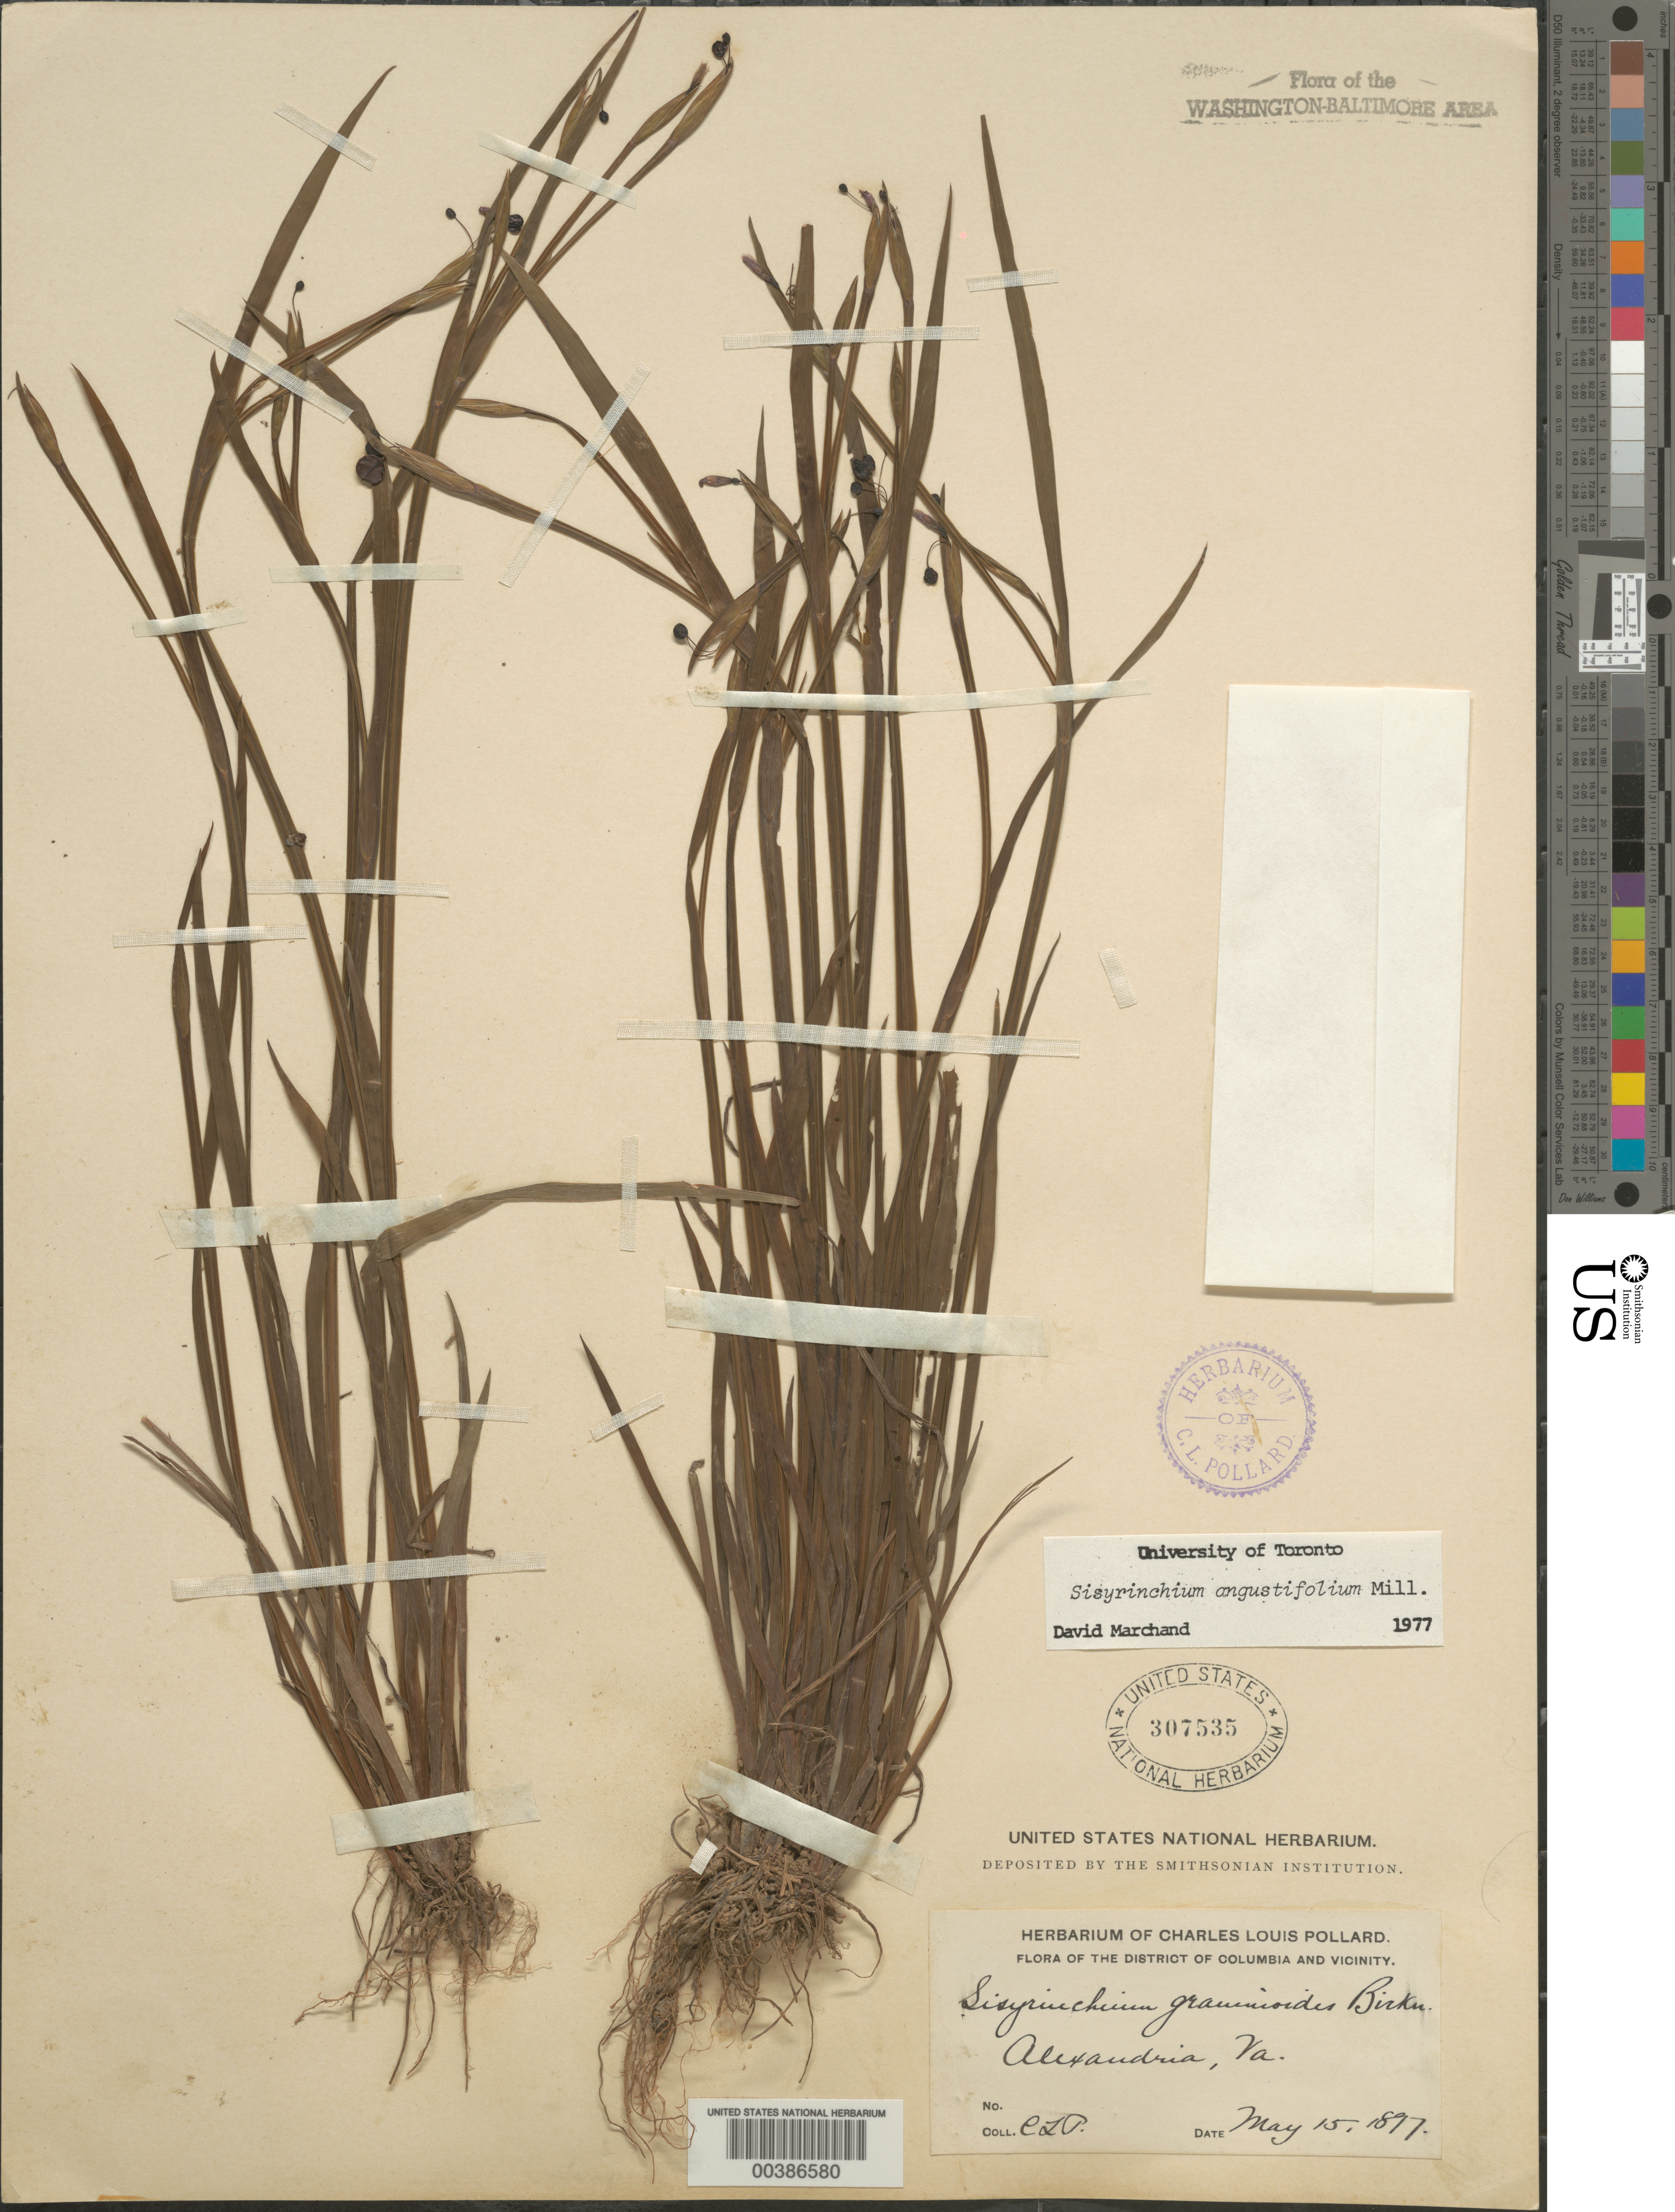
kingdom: Plantae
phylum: Tracheophyta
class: Liliopsida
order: Asparagales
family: Iridaceae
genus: Sisyrinchium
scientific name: Sisyrinchium angustifolium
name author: Mill.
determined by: Marchand, D.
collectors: C. L. Pollard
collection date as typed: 15 May 1897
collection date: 1897-05-15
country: United States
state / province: Virginia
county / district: City of Alexandria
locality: Alexandria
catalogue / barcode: US 307535